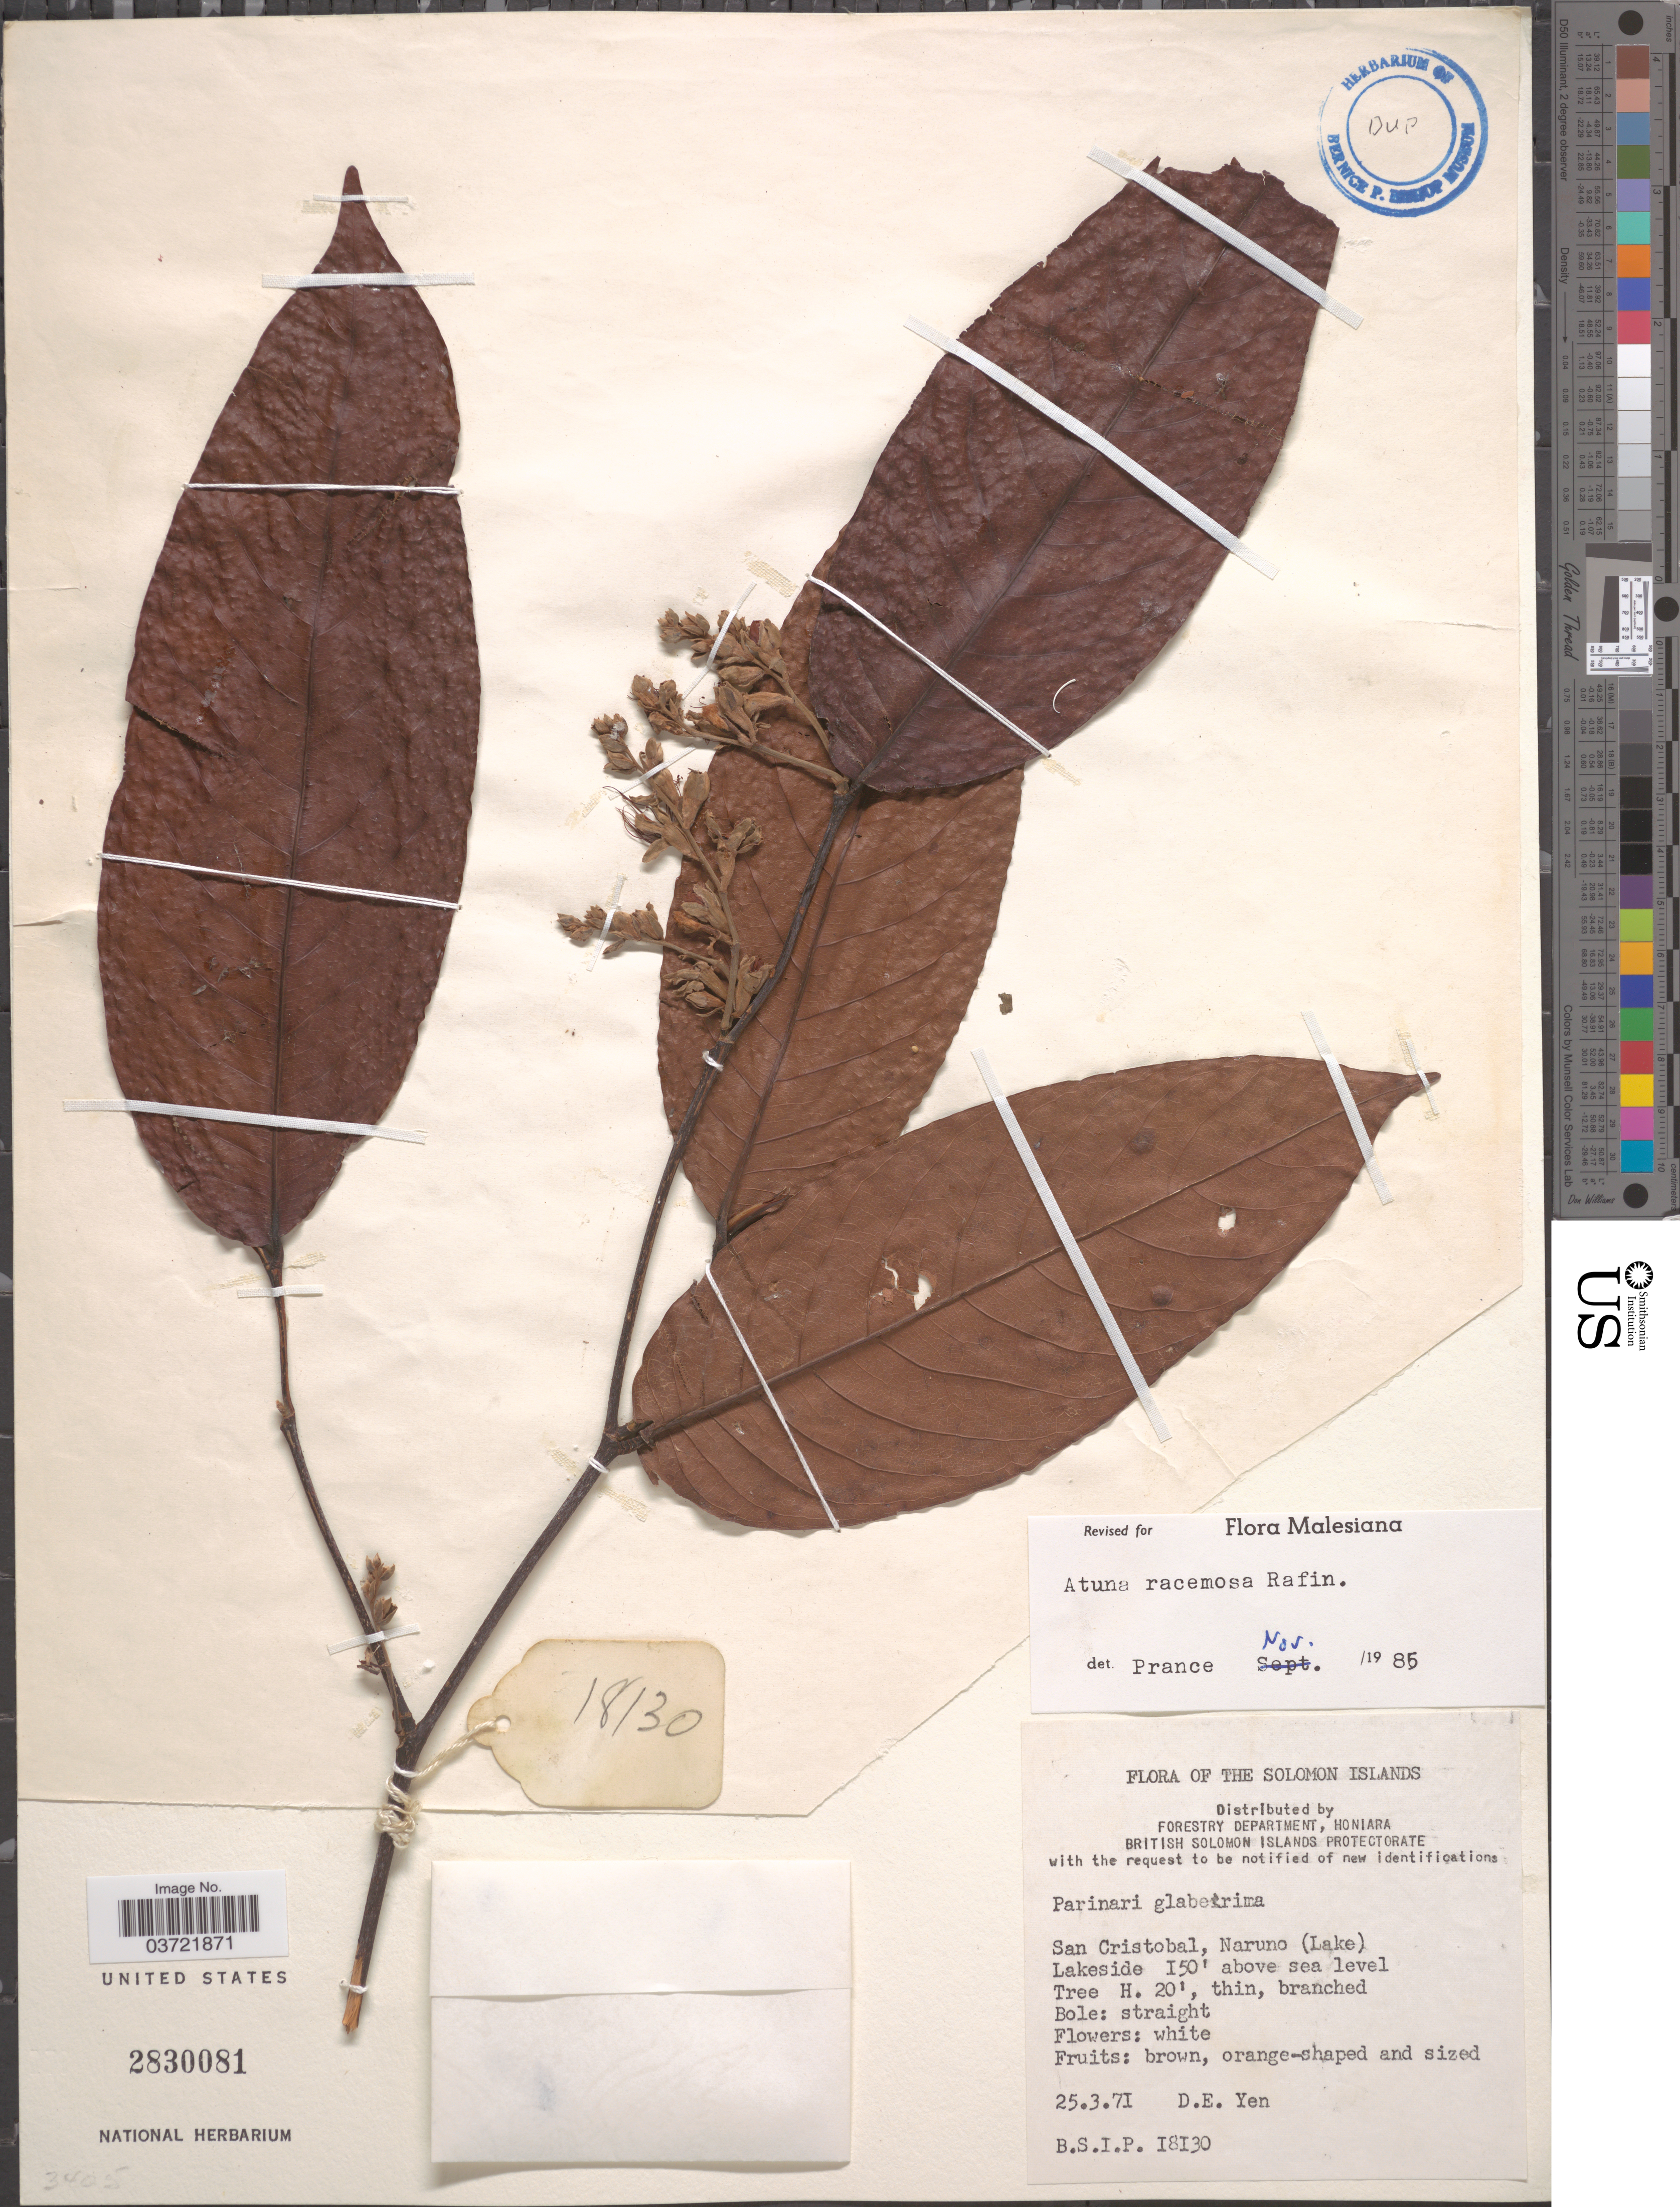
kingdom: Plantae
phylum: Tracheophyta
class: Magnoliopsida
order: Malpighiales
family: Chrysobalanaceae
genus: Atuna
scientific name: Atuna racemosa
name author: Raf.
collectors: D. Yen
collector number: BSIP18130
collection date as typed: Transcribed d/m/y: 25/3/71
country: Solomon Islands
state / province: Solomon Islands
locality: San Cristobal, Naruno (Lake). Lakeside.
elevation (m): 46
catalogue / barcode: US 2830081